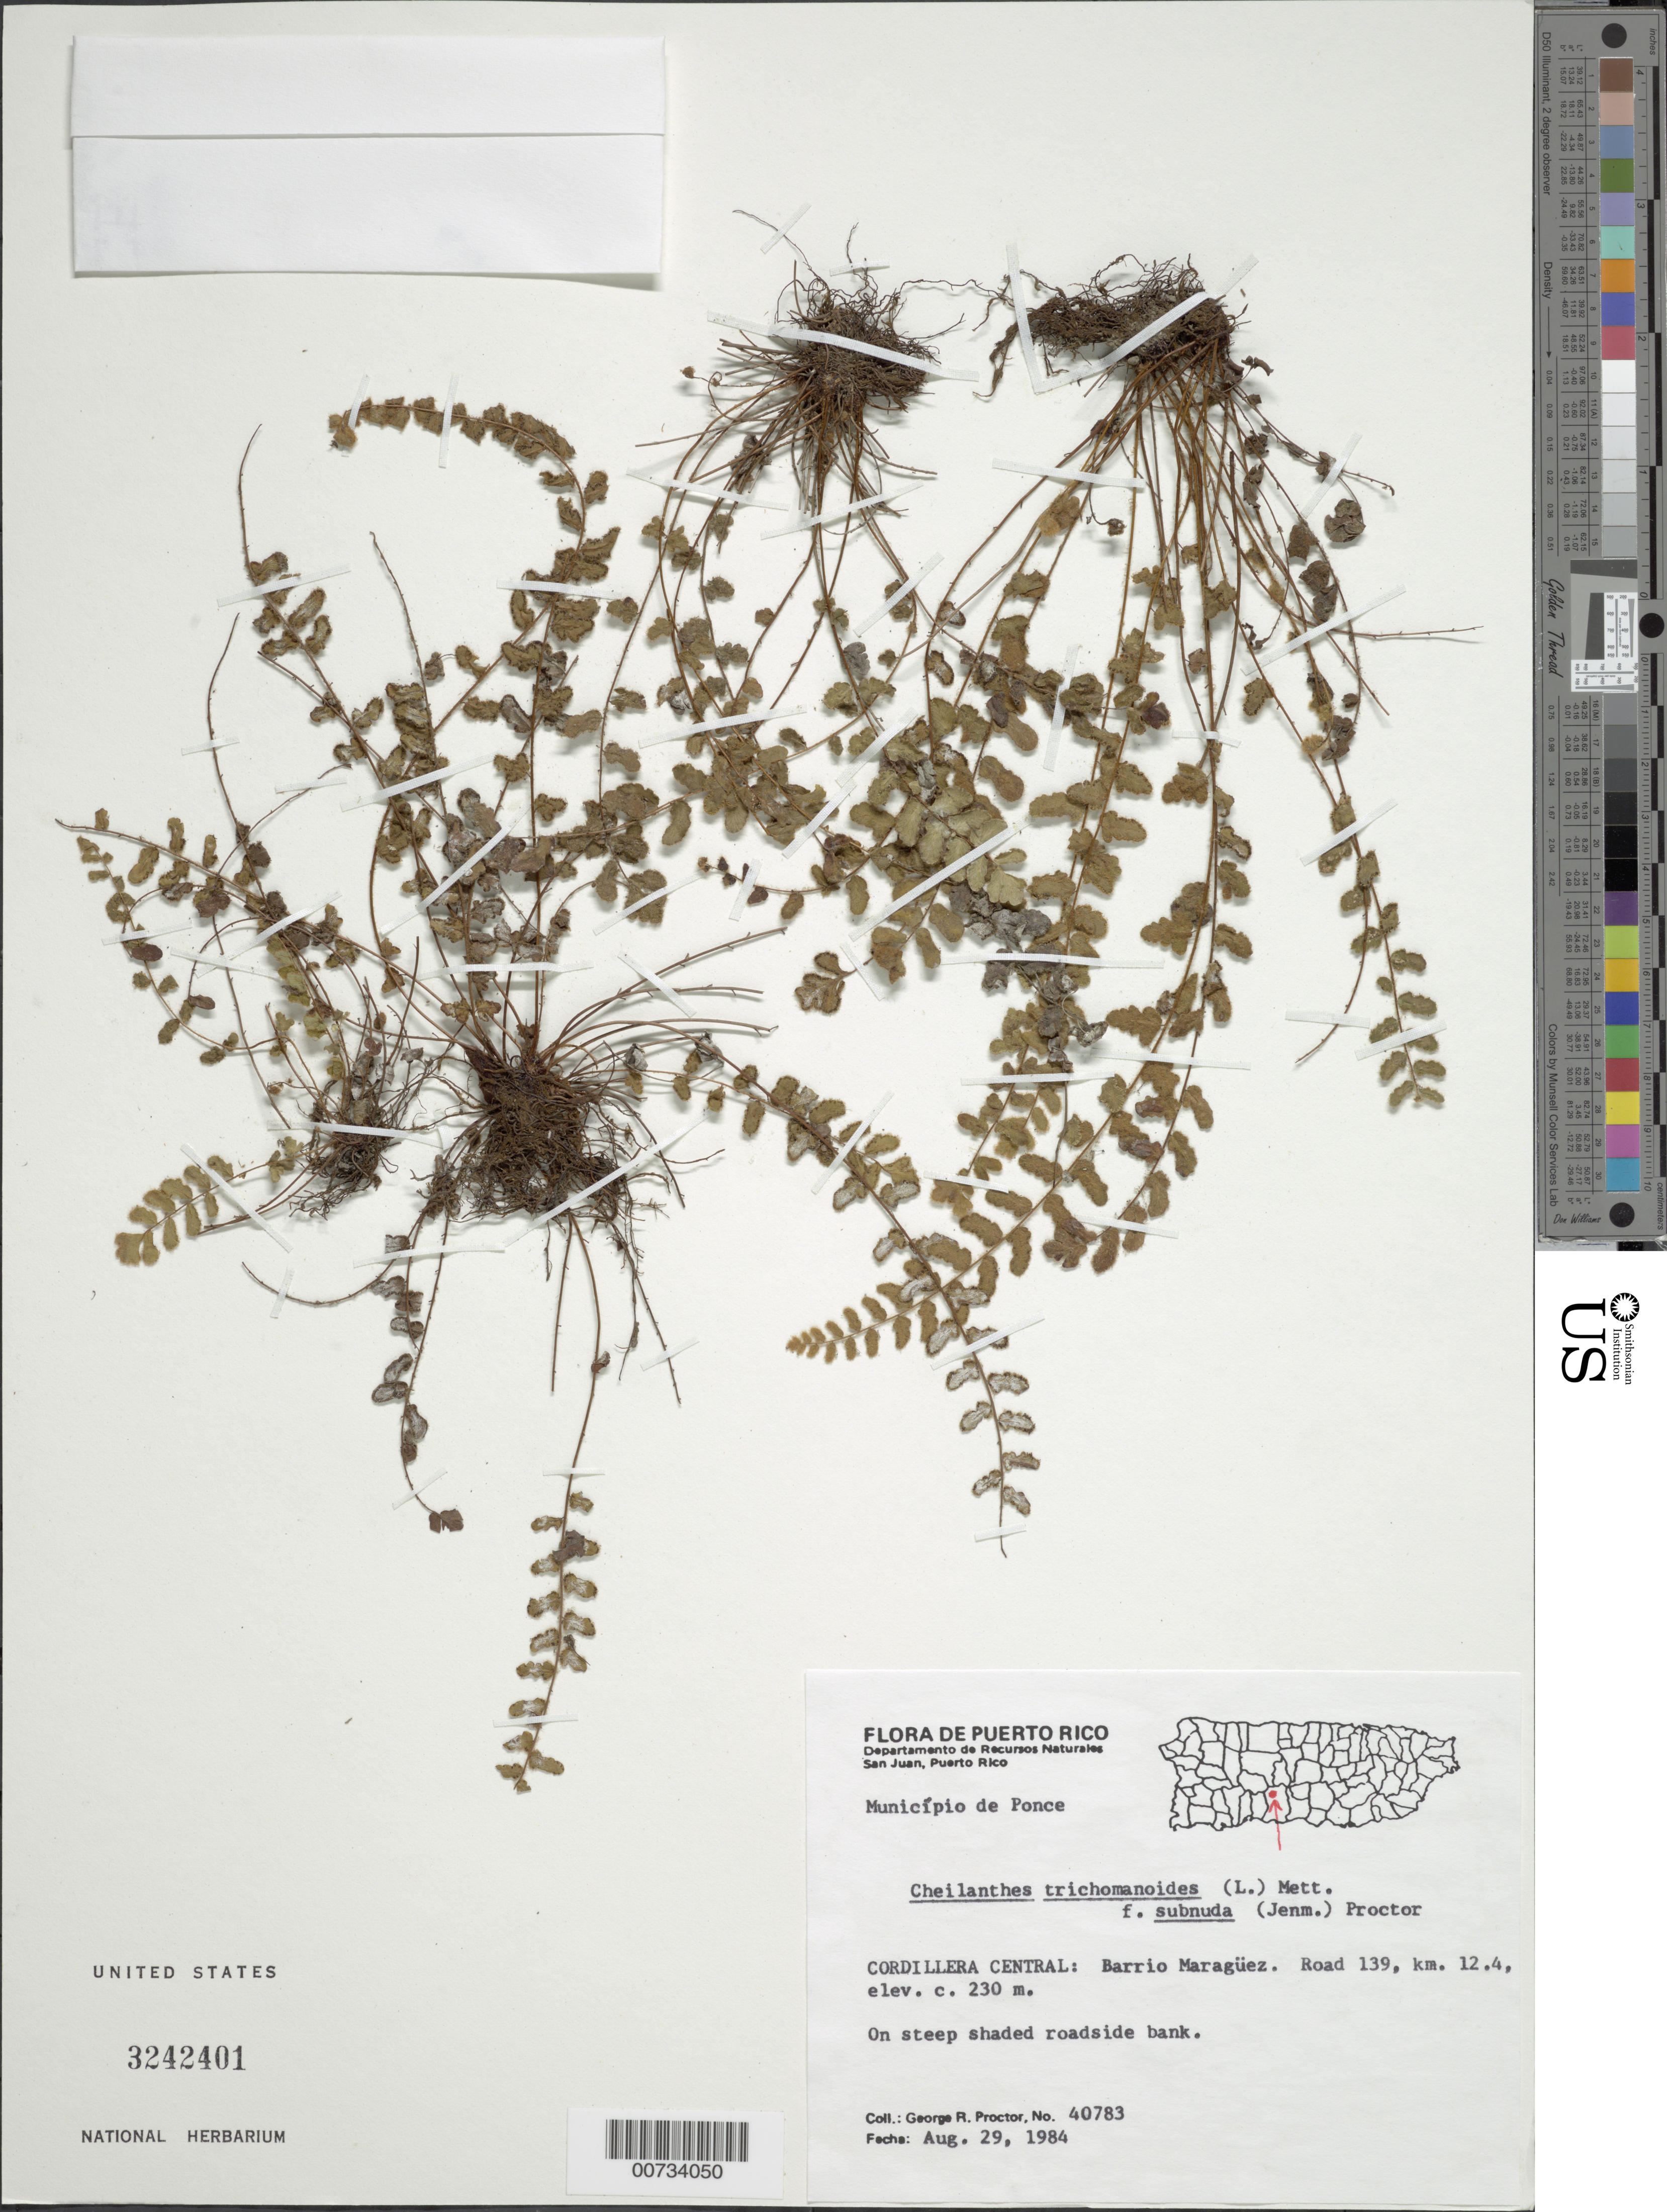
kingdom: Plantae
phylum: Tracheophyta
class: Polypodiopsida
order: Polypodiales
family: Pteridaceae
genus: Notholaena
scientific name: Notholaena trichomanoides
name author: (L.) Desv.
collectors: G. R. Proctor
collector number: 40783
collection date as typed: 29 Aug 1984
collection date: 1984-08-29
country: Puerto Rico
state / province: Ponce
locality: Cordillera Central: Barrio Maraguez, Road 139, km 12.4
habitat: On steep shaded roadside bank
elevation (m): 230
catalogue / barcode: US 3242401